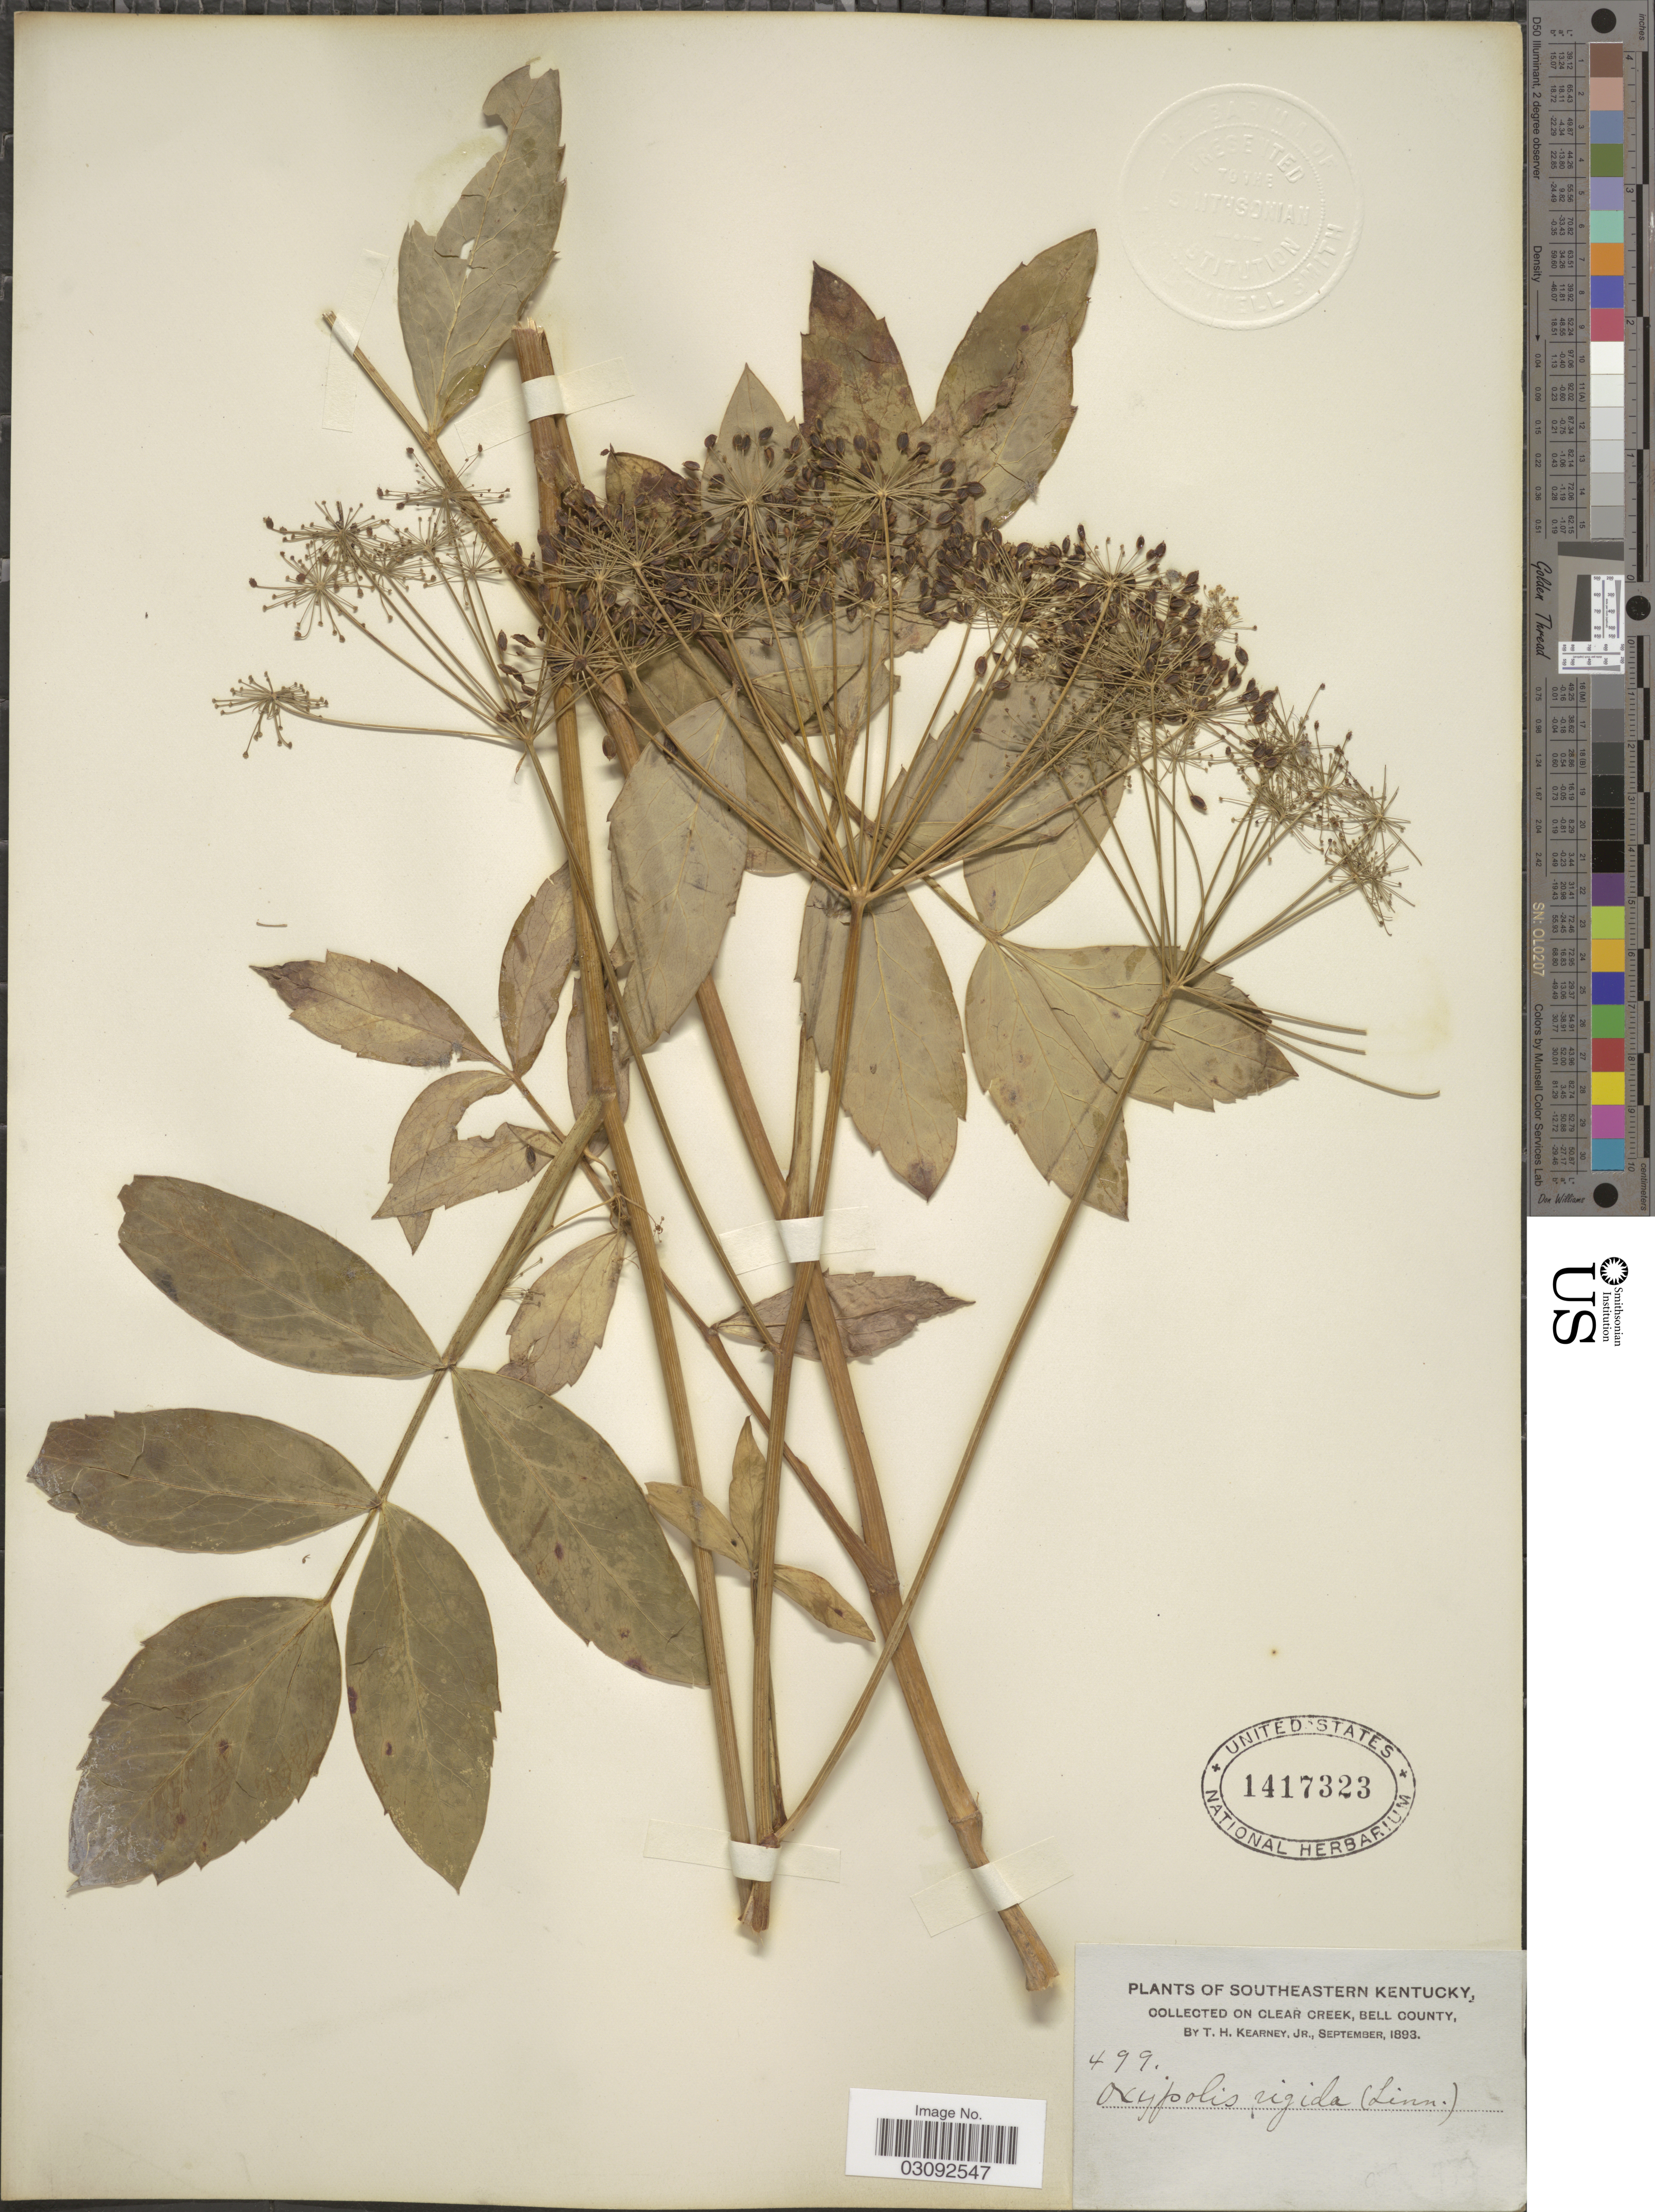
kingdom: Plantae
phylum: Tracheophyta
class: Magnoliopsida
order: Apiales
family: Apiaceae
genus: Oxypolis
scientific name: Oxypolis rigidior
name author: (L.) Raf.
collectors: T. H. Kearney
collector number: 499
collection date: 1893-09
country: United States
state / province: Kentucky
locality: Southeastern Kentucky. On Clear Creek, Bell County.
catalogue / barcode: US 1417323